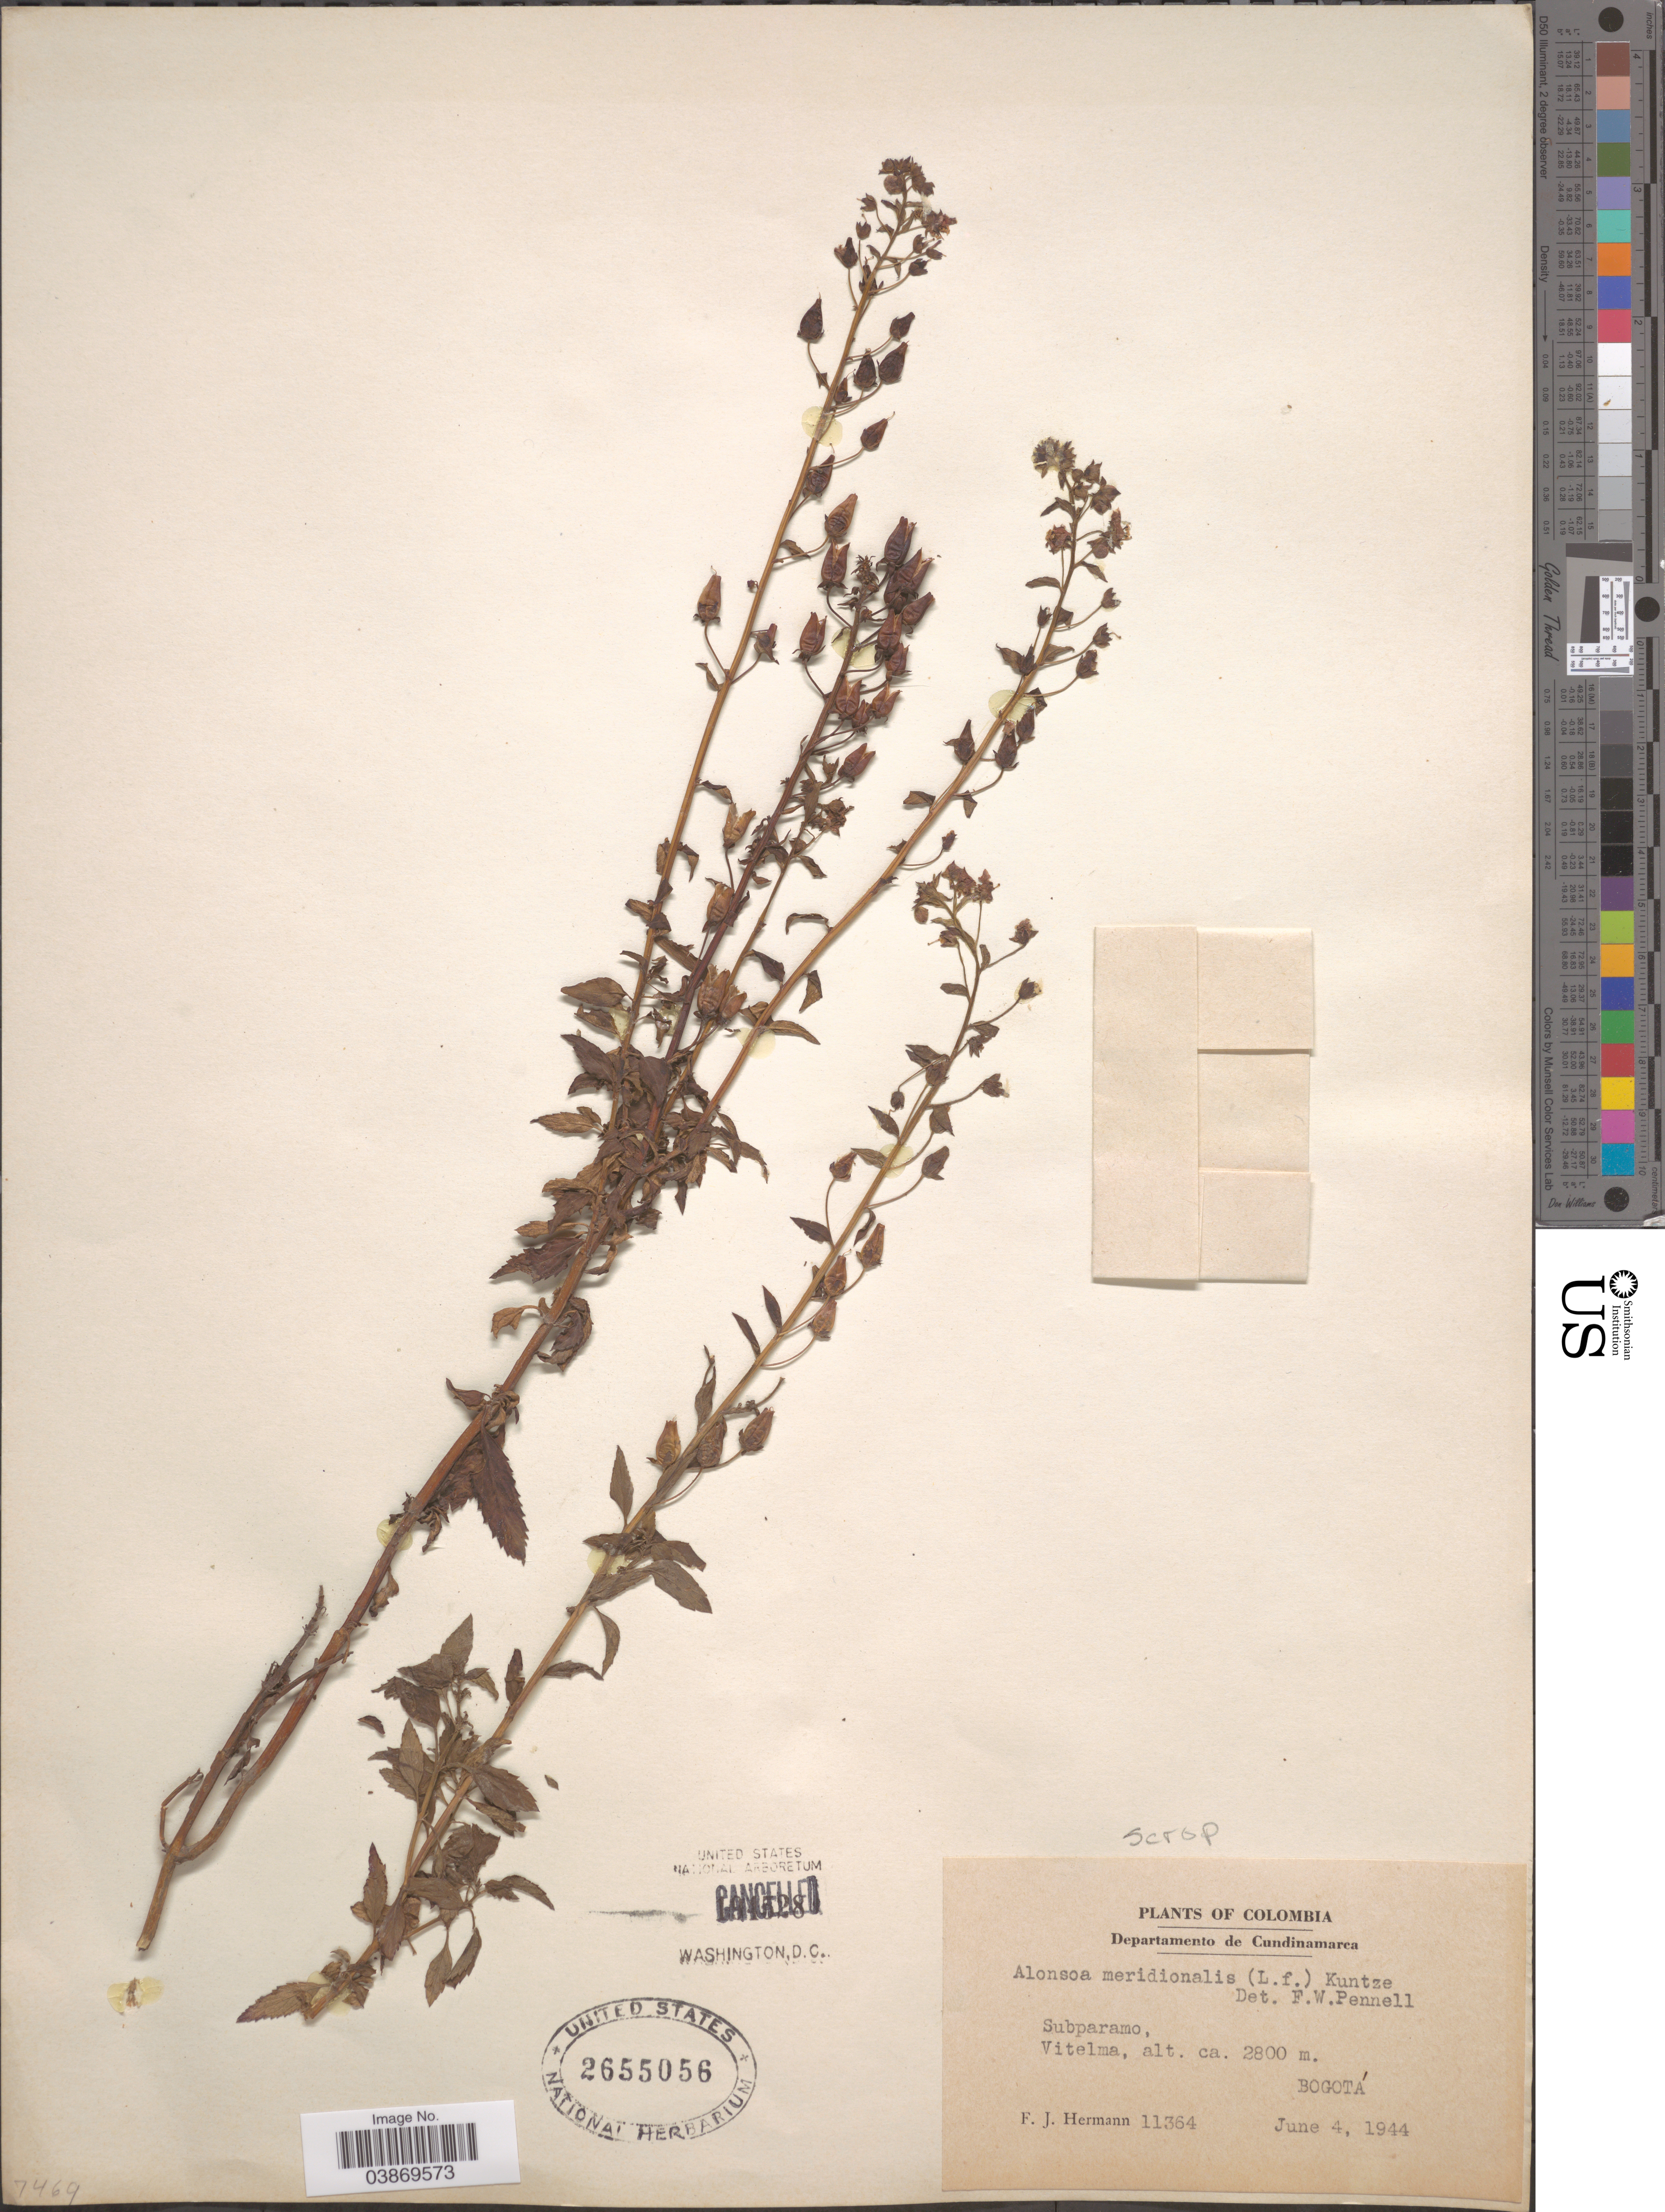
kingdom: Plantae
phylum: Tracheophyta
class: Magnoliopsida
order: Lamiales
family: Scrophulariaceae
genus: Alonsoa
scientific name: Alonsoa meridionalis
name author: (L. f.) Kuntze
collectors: F. J. Hermann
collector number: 11364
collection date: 1944-06-04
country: Colombia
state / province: Cundinamarca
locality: Departamento de Cundinamarca. Subparamo, Vitelma. Bogotá.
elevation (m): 2800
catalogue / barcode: US 2655056